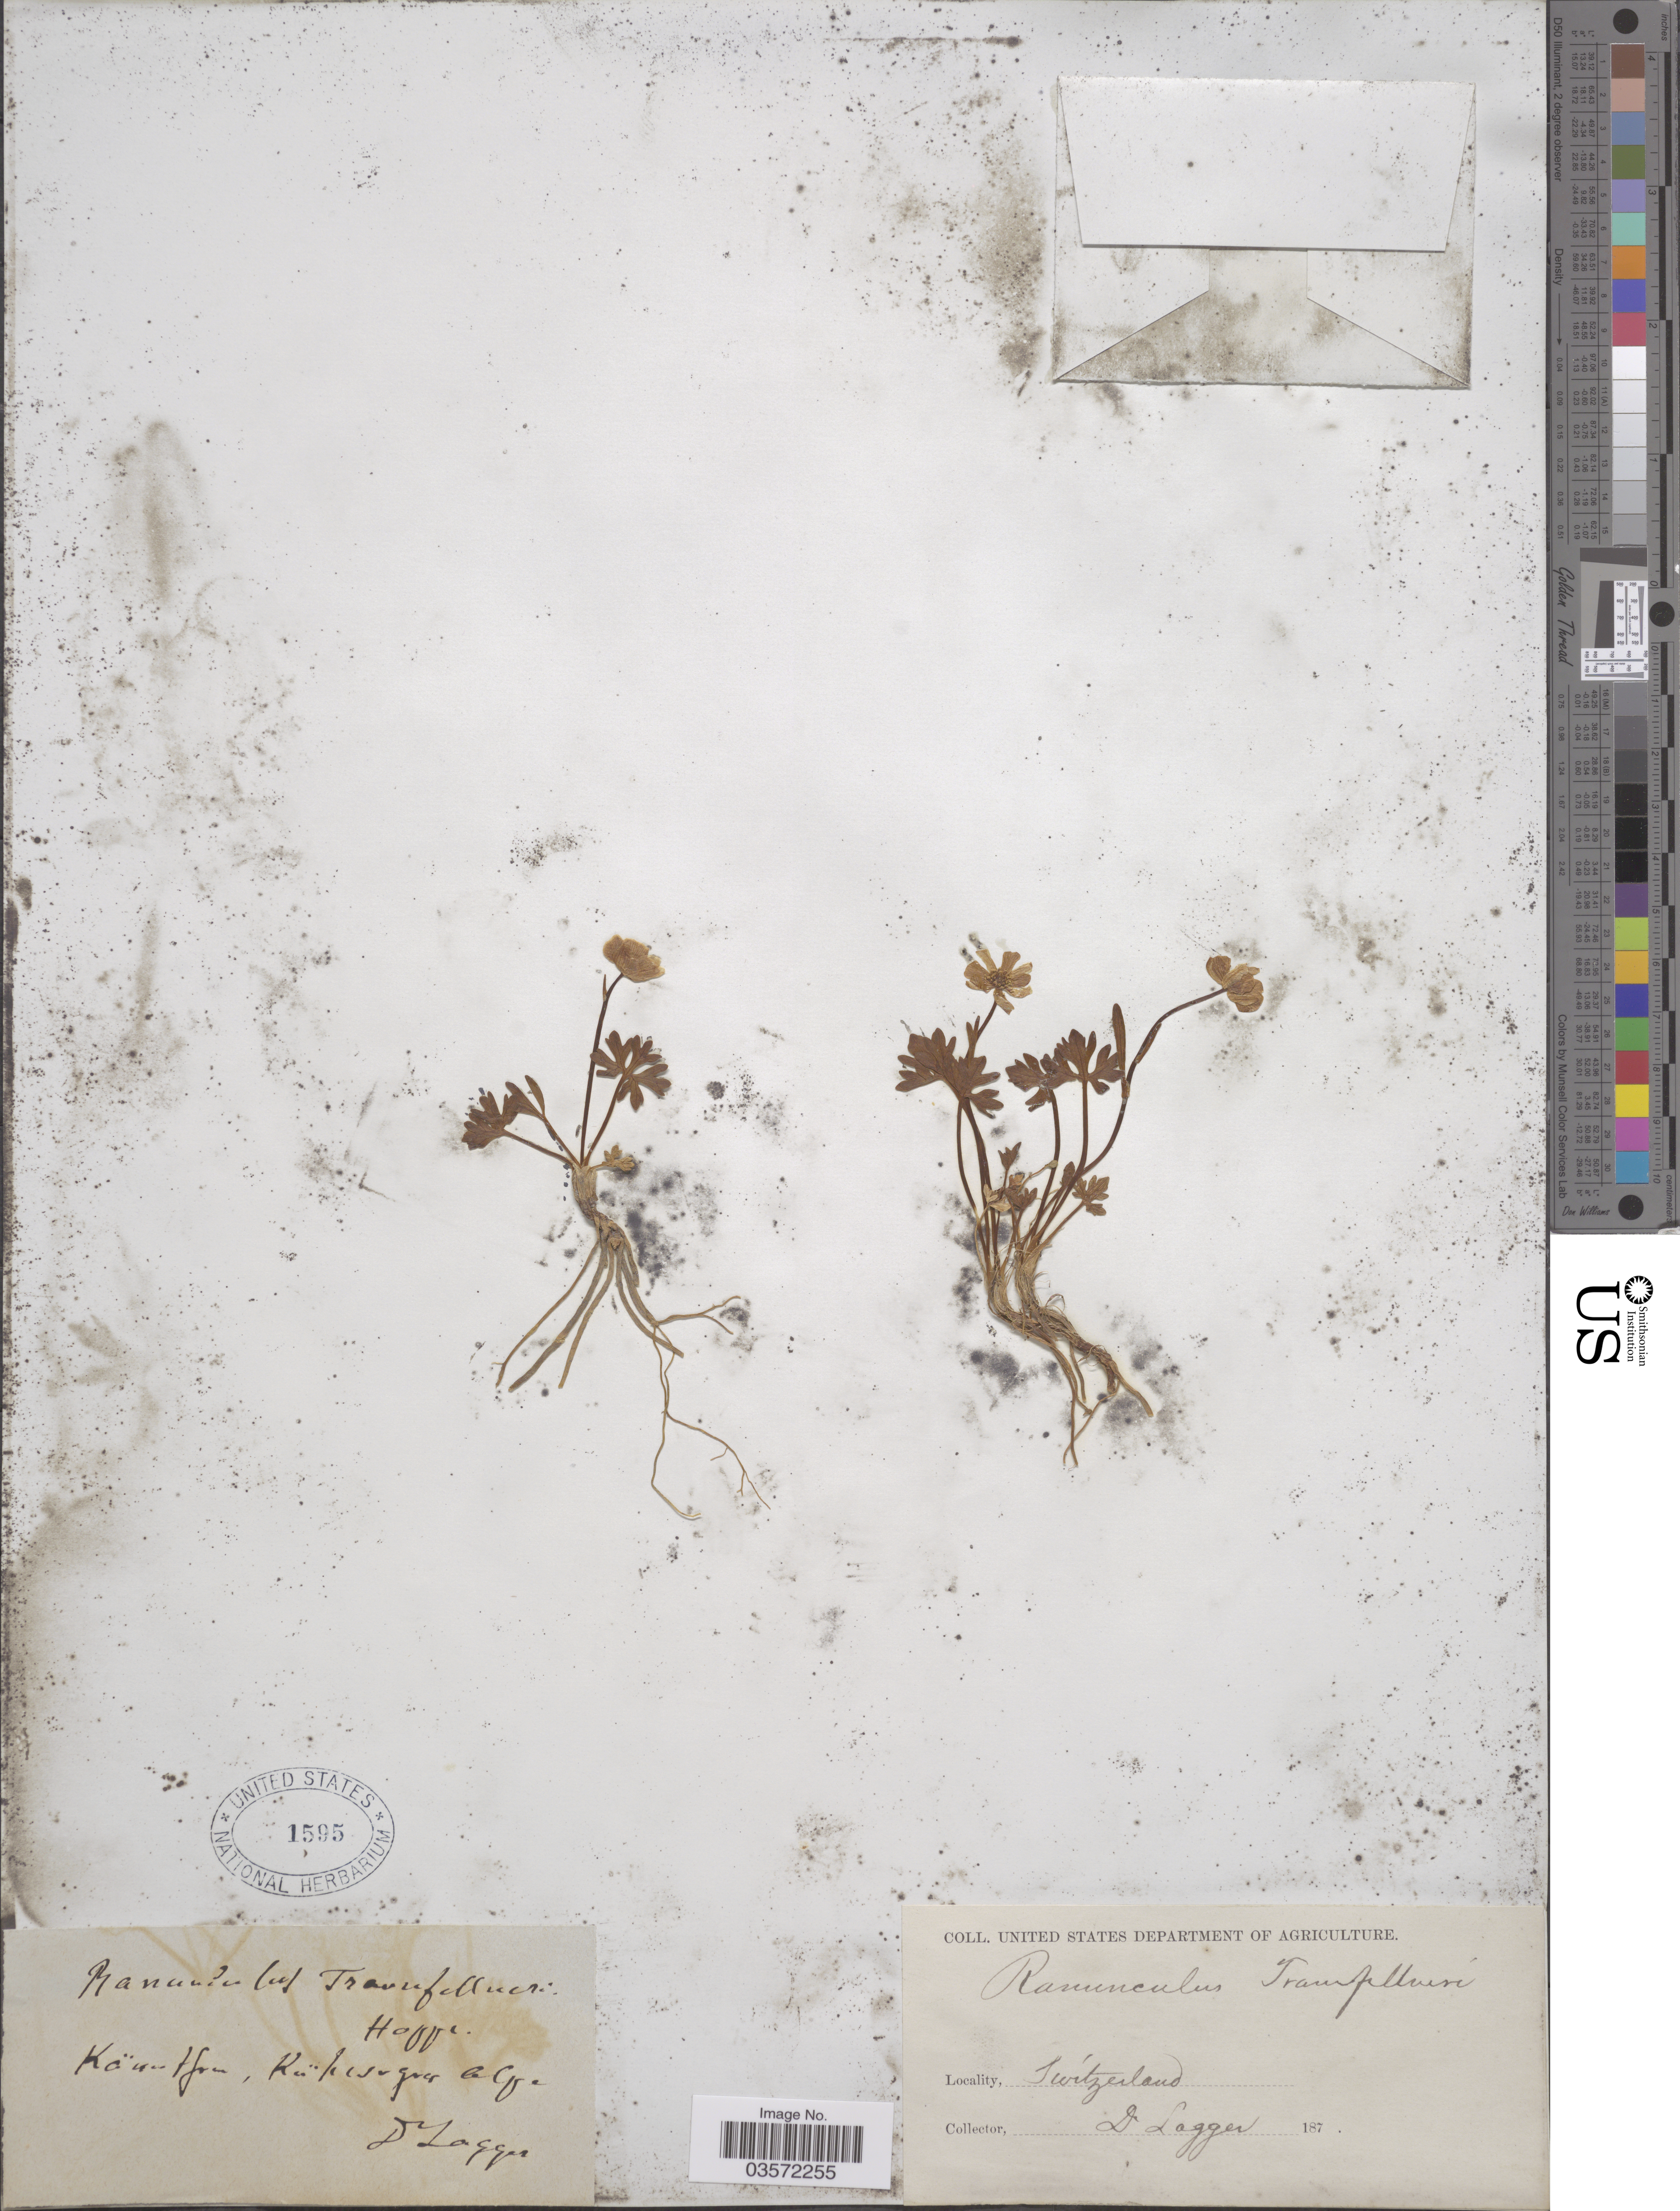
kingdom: Plantae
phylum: Tracheophyta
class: Magnoliopsida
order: Ranunculales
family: Ranunculaceae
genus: Ranunculus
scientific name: Ranunculus traunfellneri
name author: Hoppe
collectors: F. J. Lagger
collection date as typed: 187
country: Switzerland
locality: Kaufer, Kuhsurger alpe. [interpreted]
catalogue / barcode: US 1595